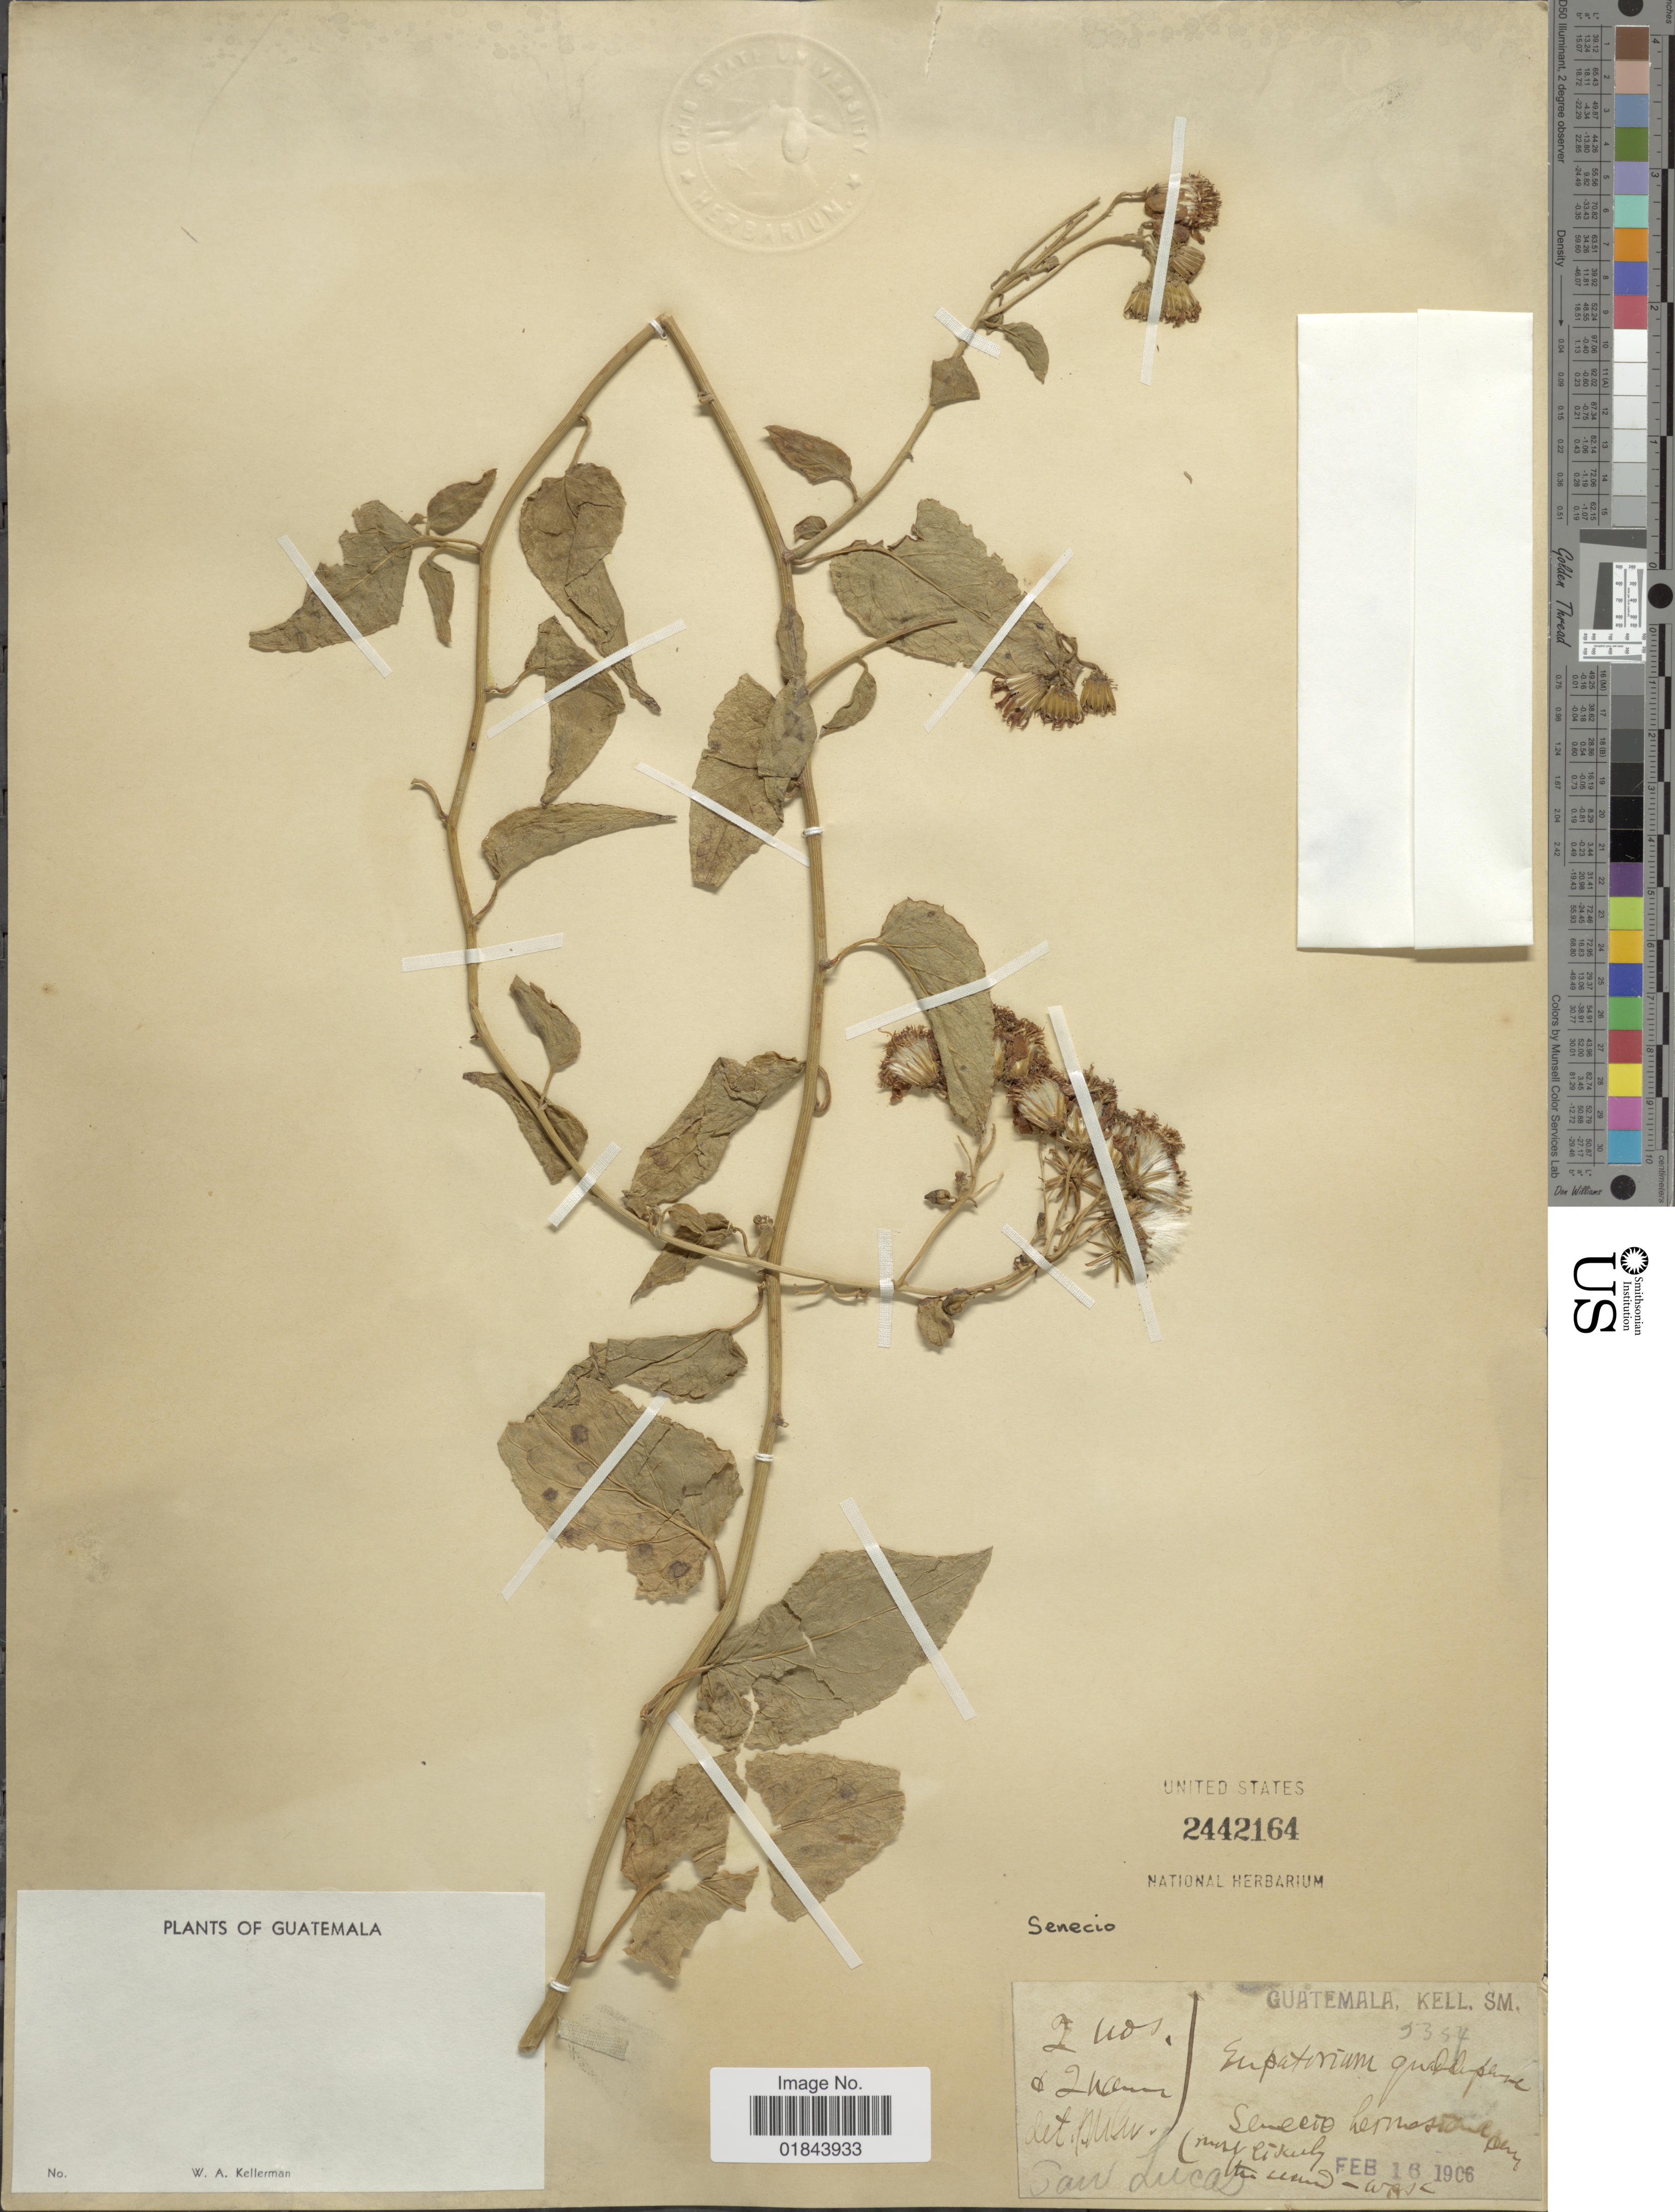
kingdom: Plantae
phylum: Tracheophyta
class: Magnoliopsida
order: Asterales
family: Asteraceae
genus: Pseudogynoxys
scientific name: Pseudogynoxys haenkei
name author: (DC.) Cabrera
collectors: W. A. Kellerman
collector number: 5354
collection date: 1906-02-16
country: Guatemala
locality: Kell. Sm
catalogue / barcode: US 2442164